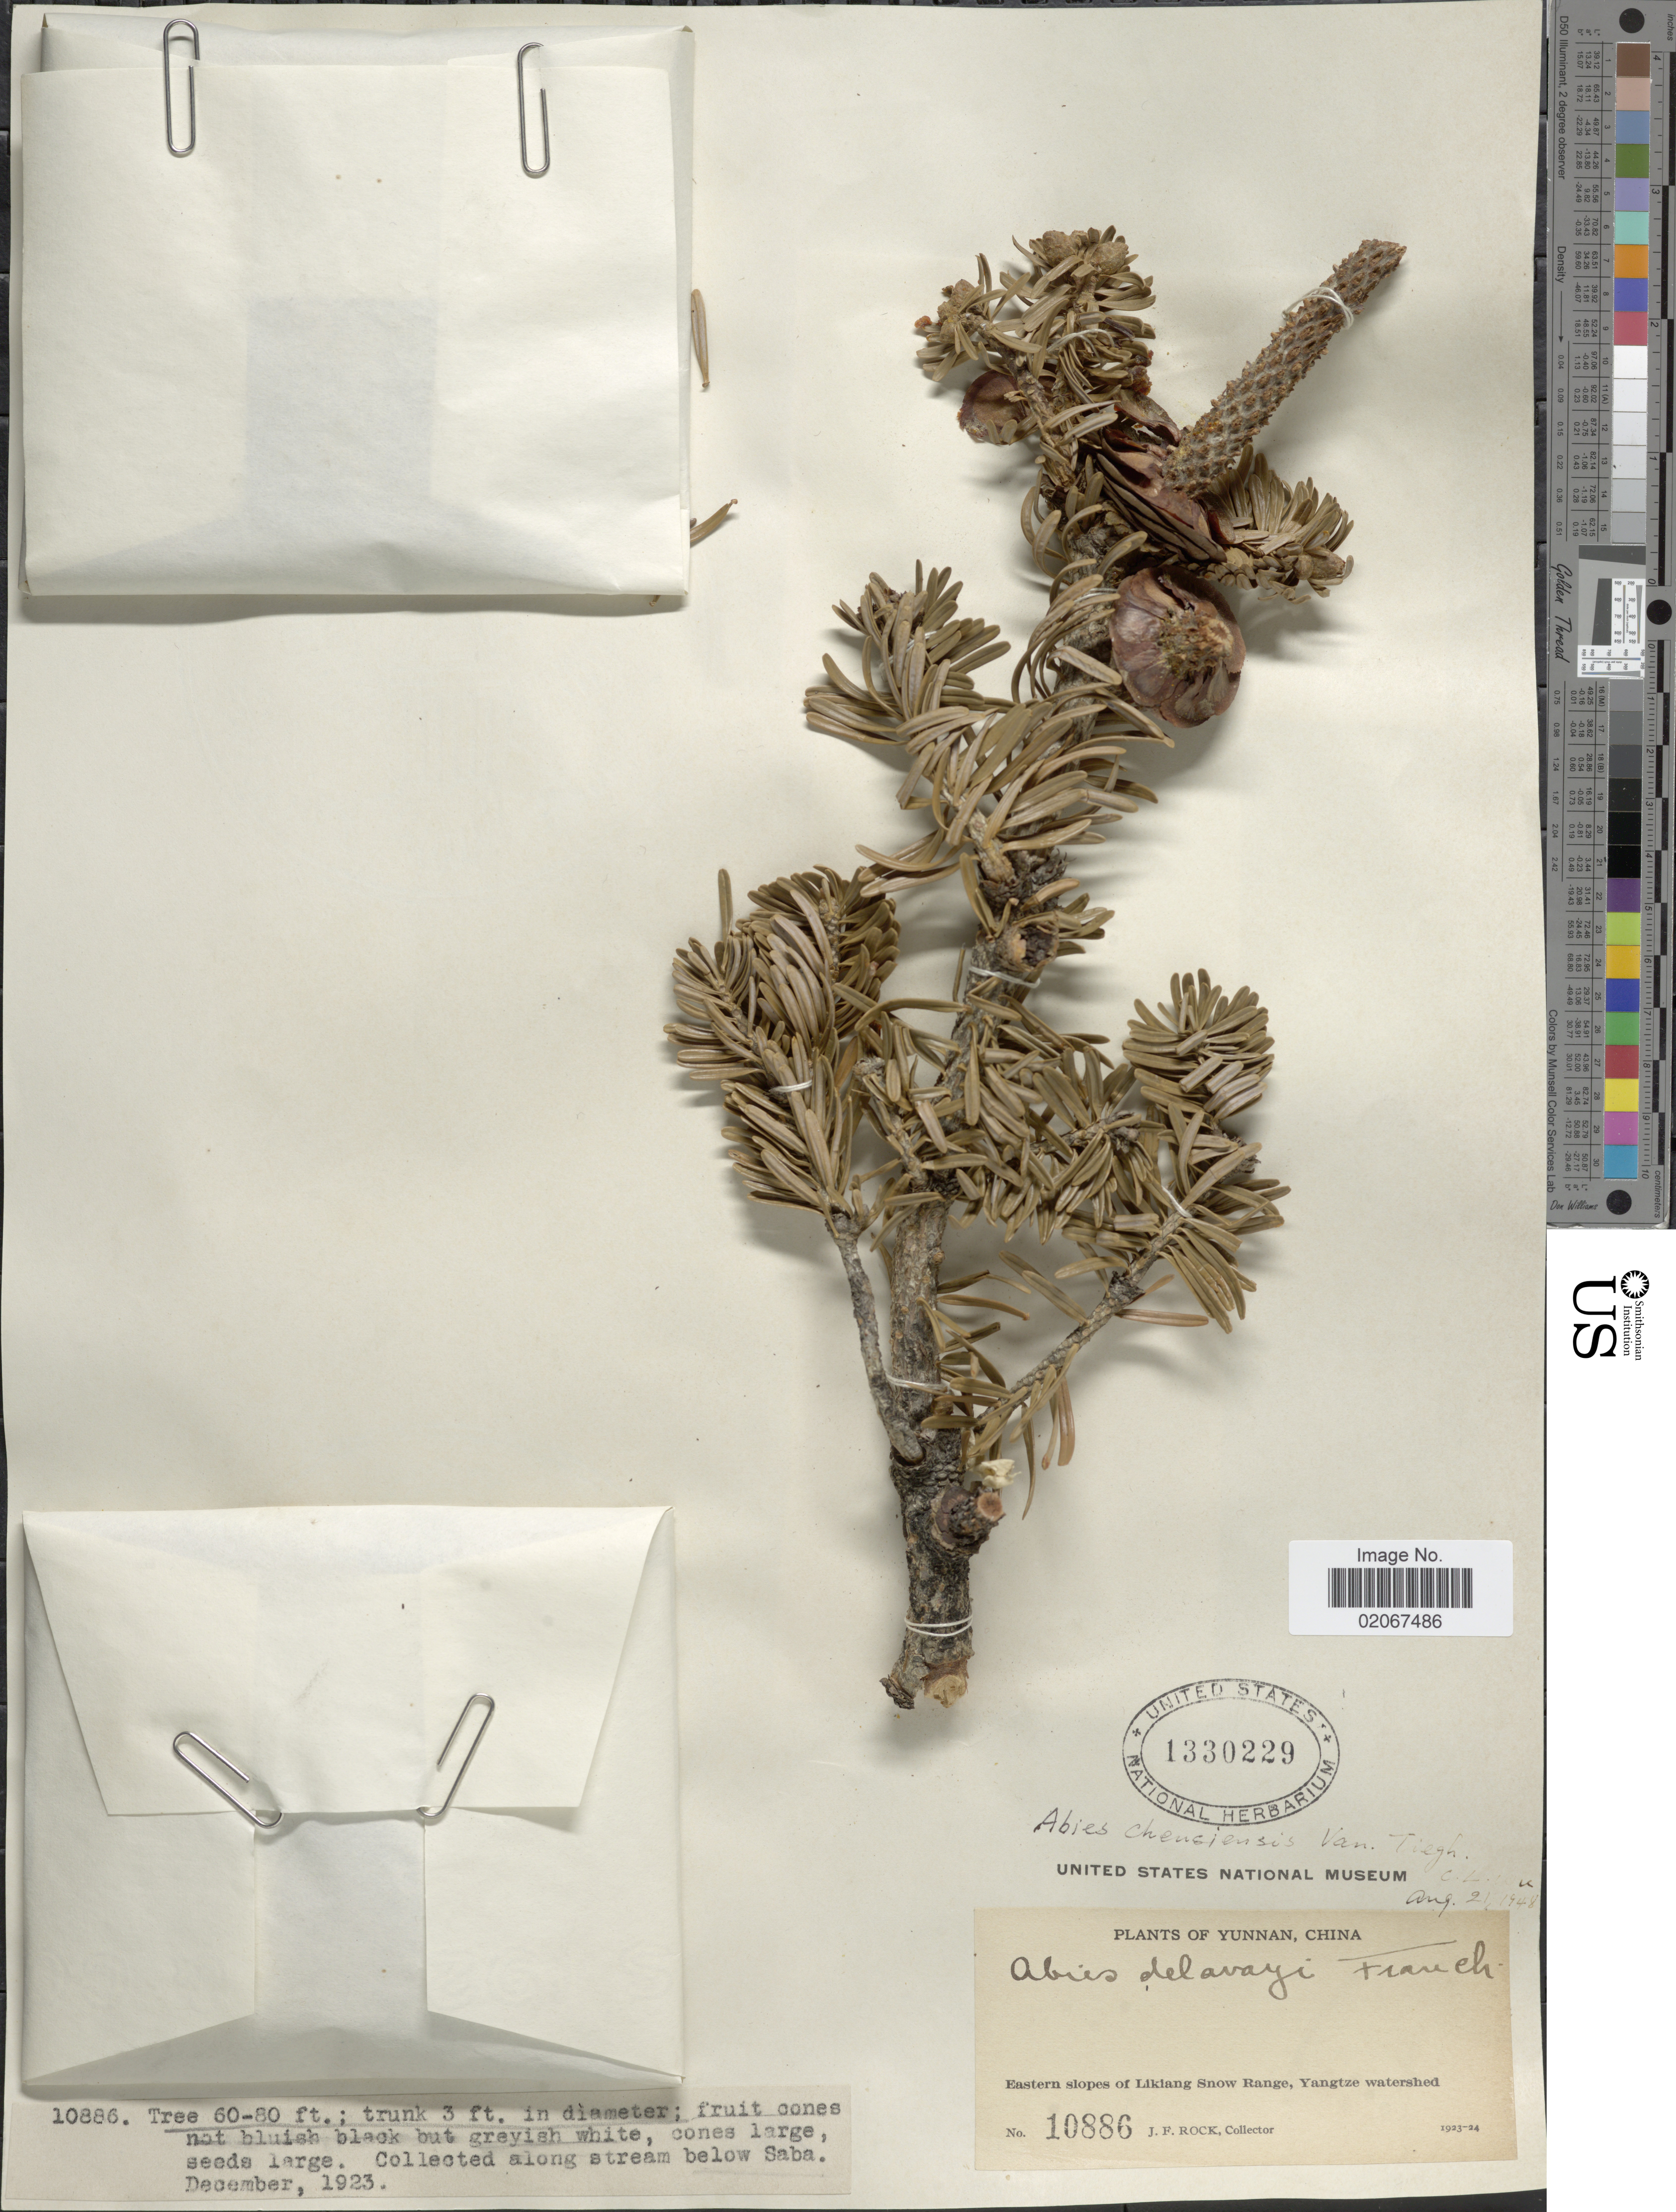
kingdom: Plantae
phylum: Tracheophyta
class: Pinopsida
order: Pinales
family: Pinaceae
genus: Abies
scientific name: Abies chensiensis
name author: Tiegh.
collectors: J. Rock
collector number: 10886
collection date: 1923-12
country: China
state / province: Yunnan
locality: Yunnan, China, Eastern slopes of Likiang Snow Range, Yangtze watershed.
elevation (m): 18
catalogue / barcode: US 1330229